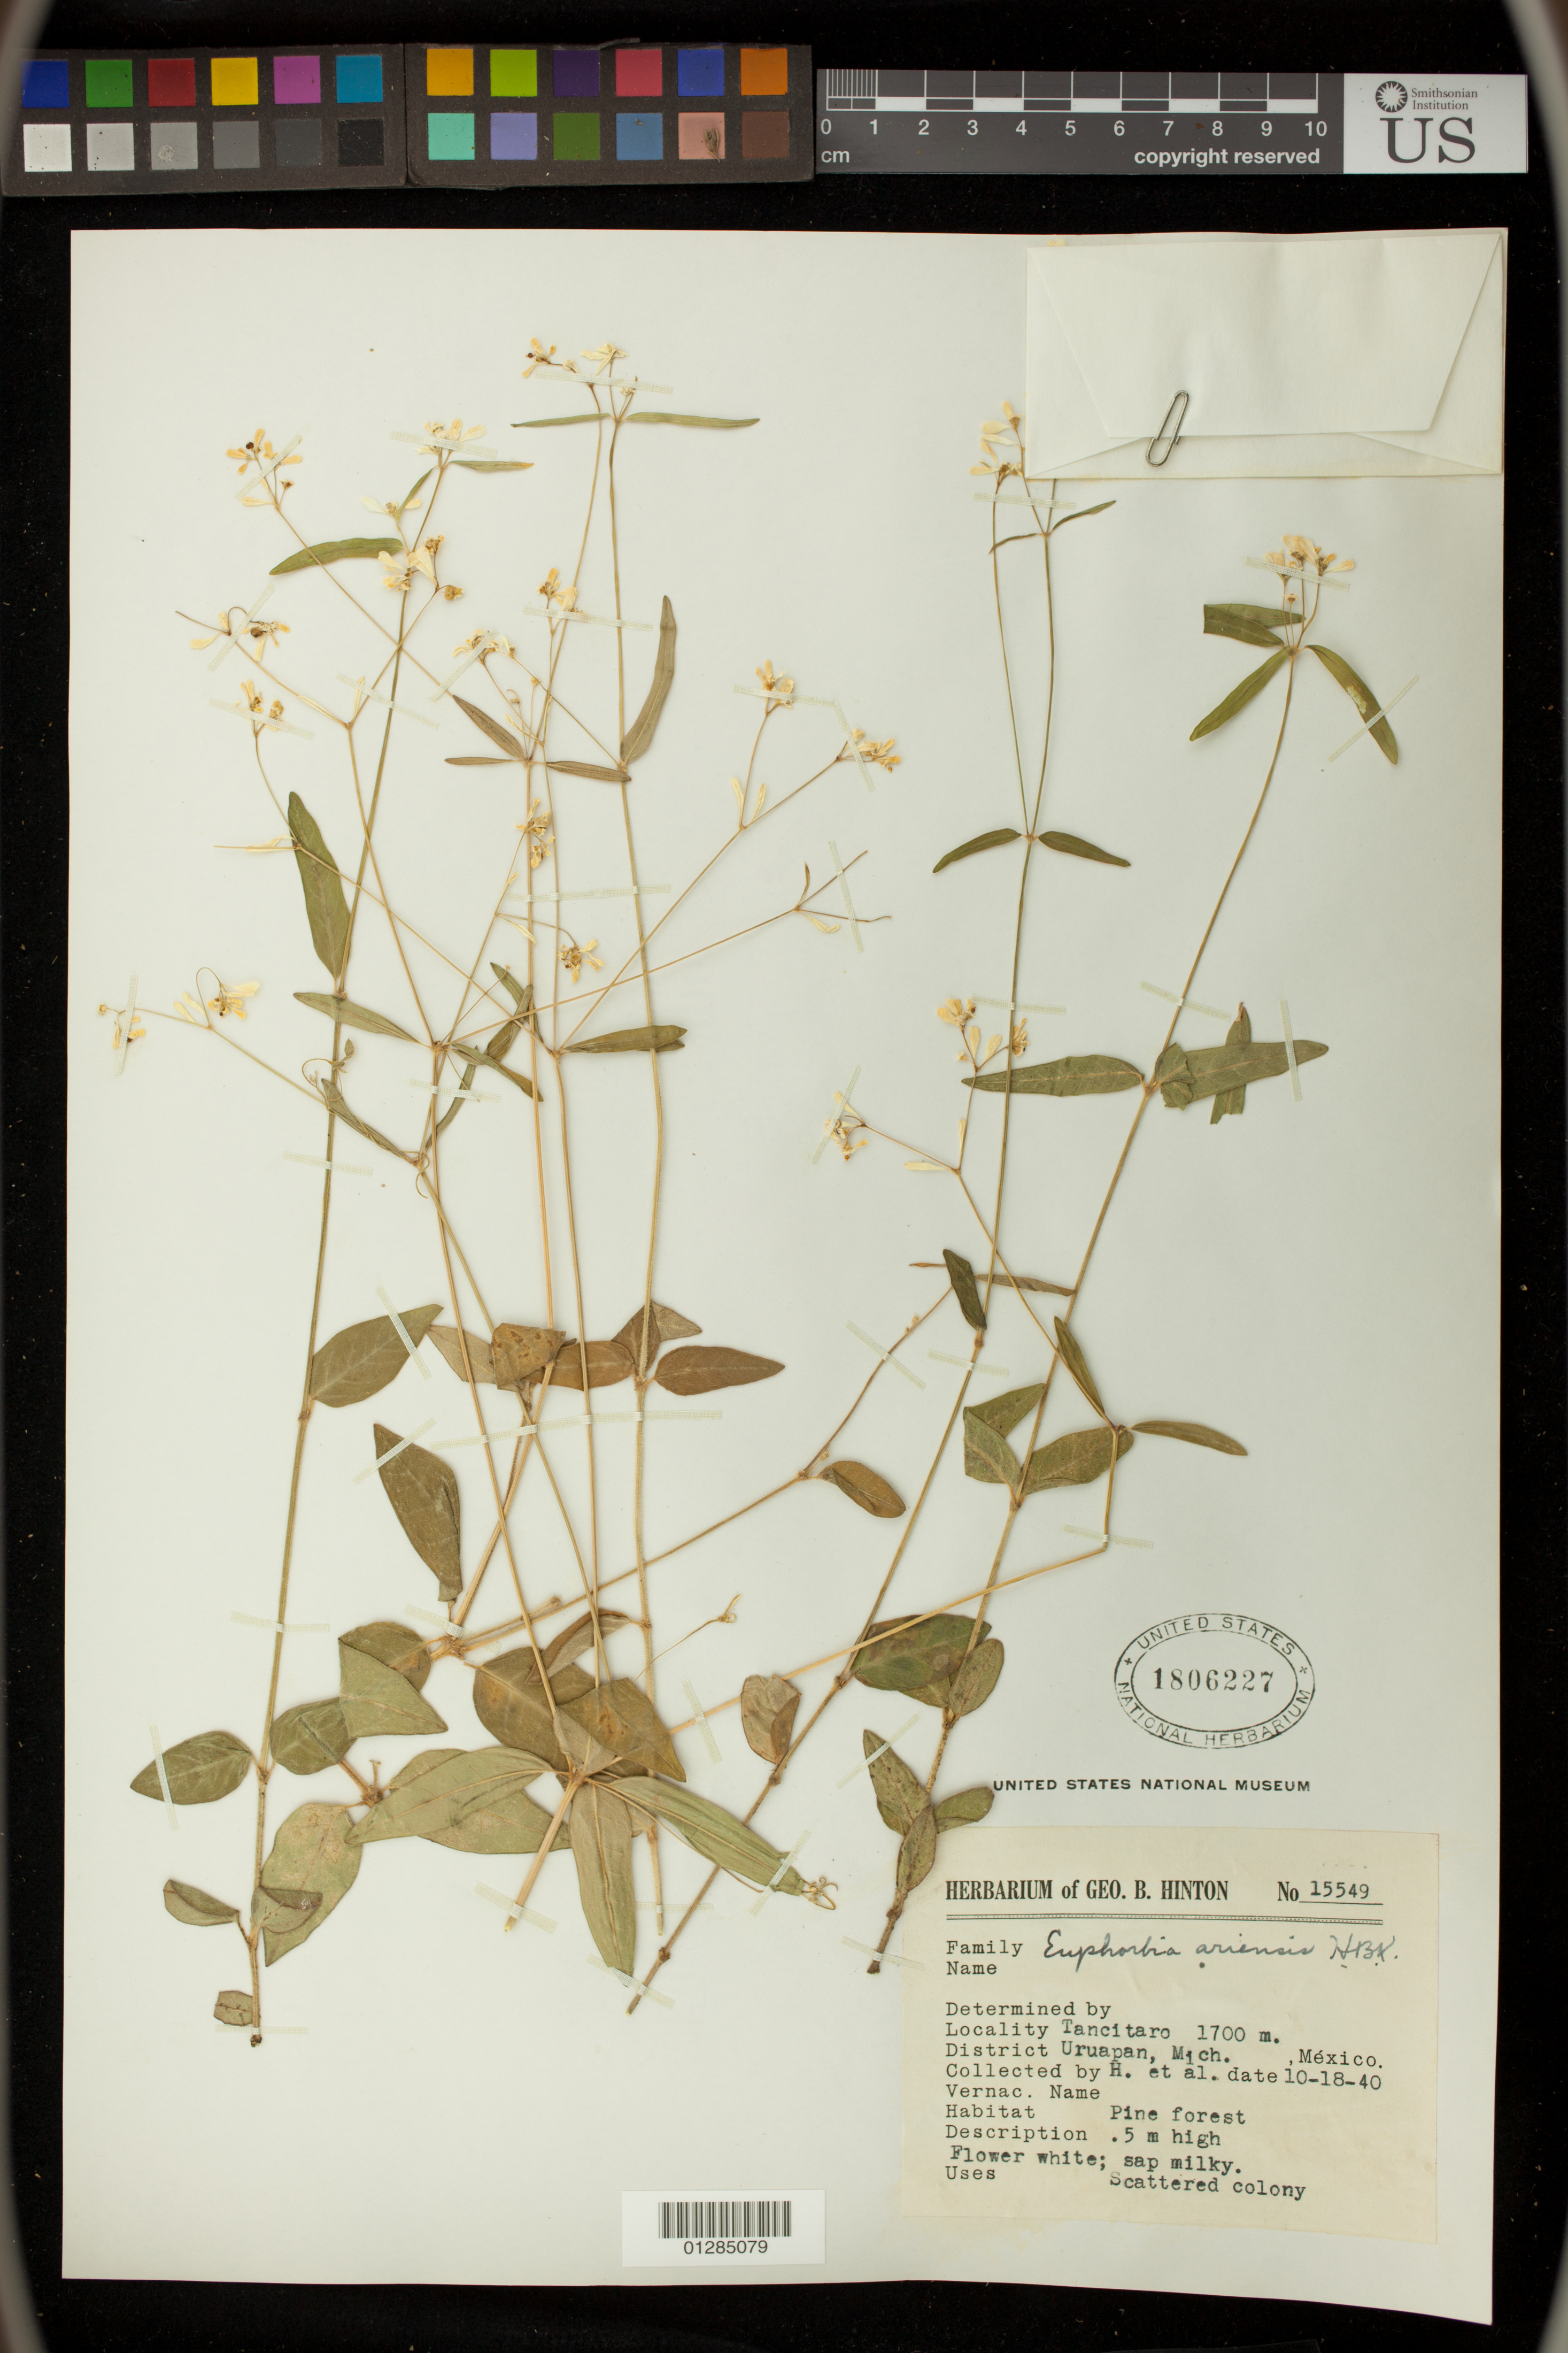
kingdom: Plantae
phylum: Tracheophyta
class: Magnoliopsida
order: Malpighiales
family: Euphorbiaceae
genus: Euphorbia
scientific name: Euphorbia ariensis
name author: Kunth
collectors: G. B. Hinton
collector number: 15549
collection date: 1940-10-18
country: Mexico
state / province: Michoacán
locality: Tancitaro, Uruapan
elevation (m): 1700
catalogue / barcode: US 1806227